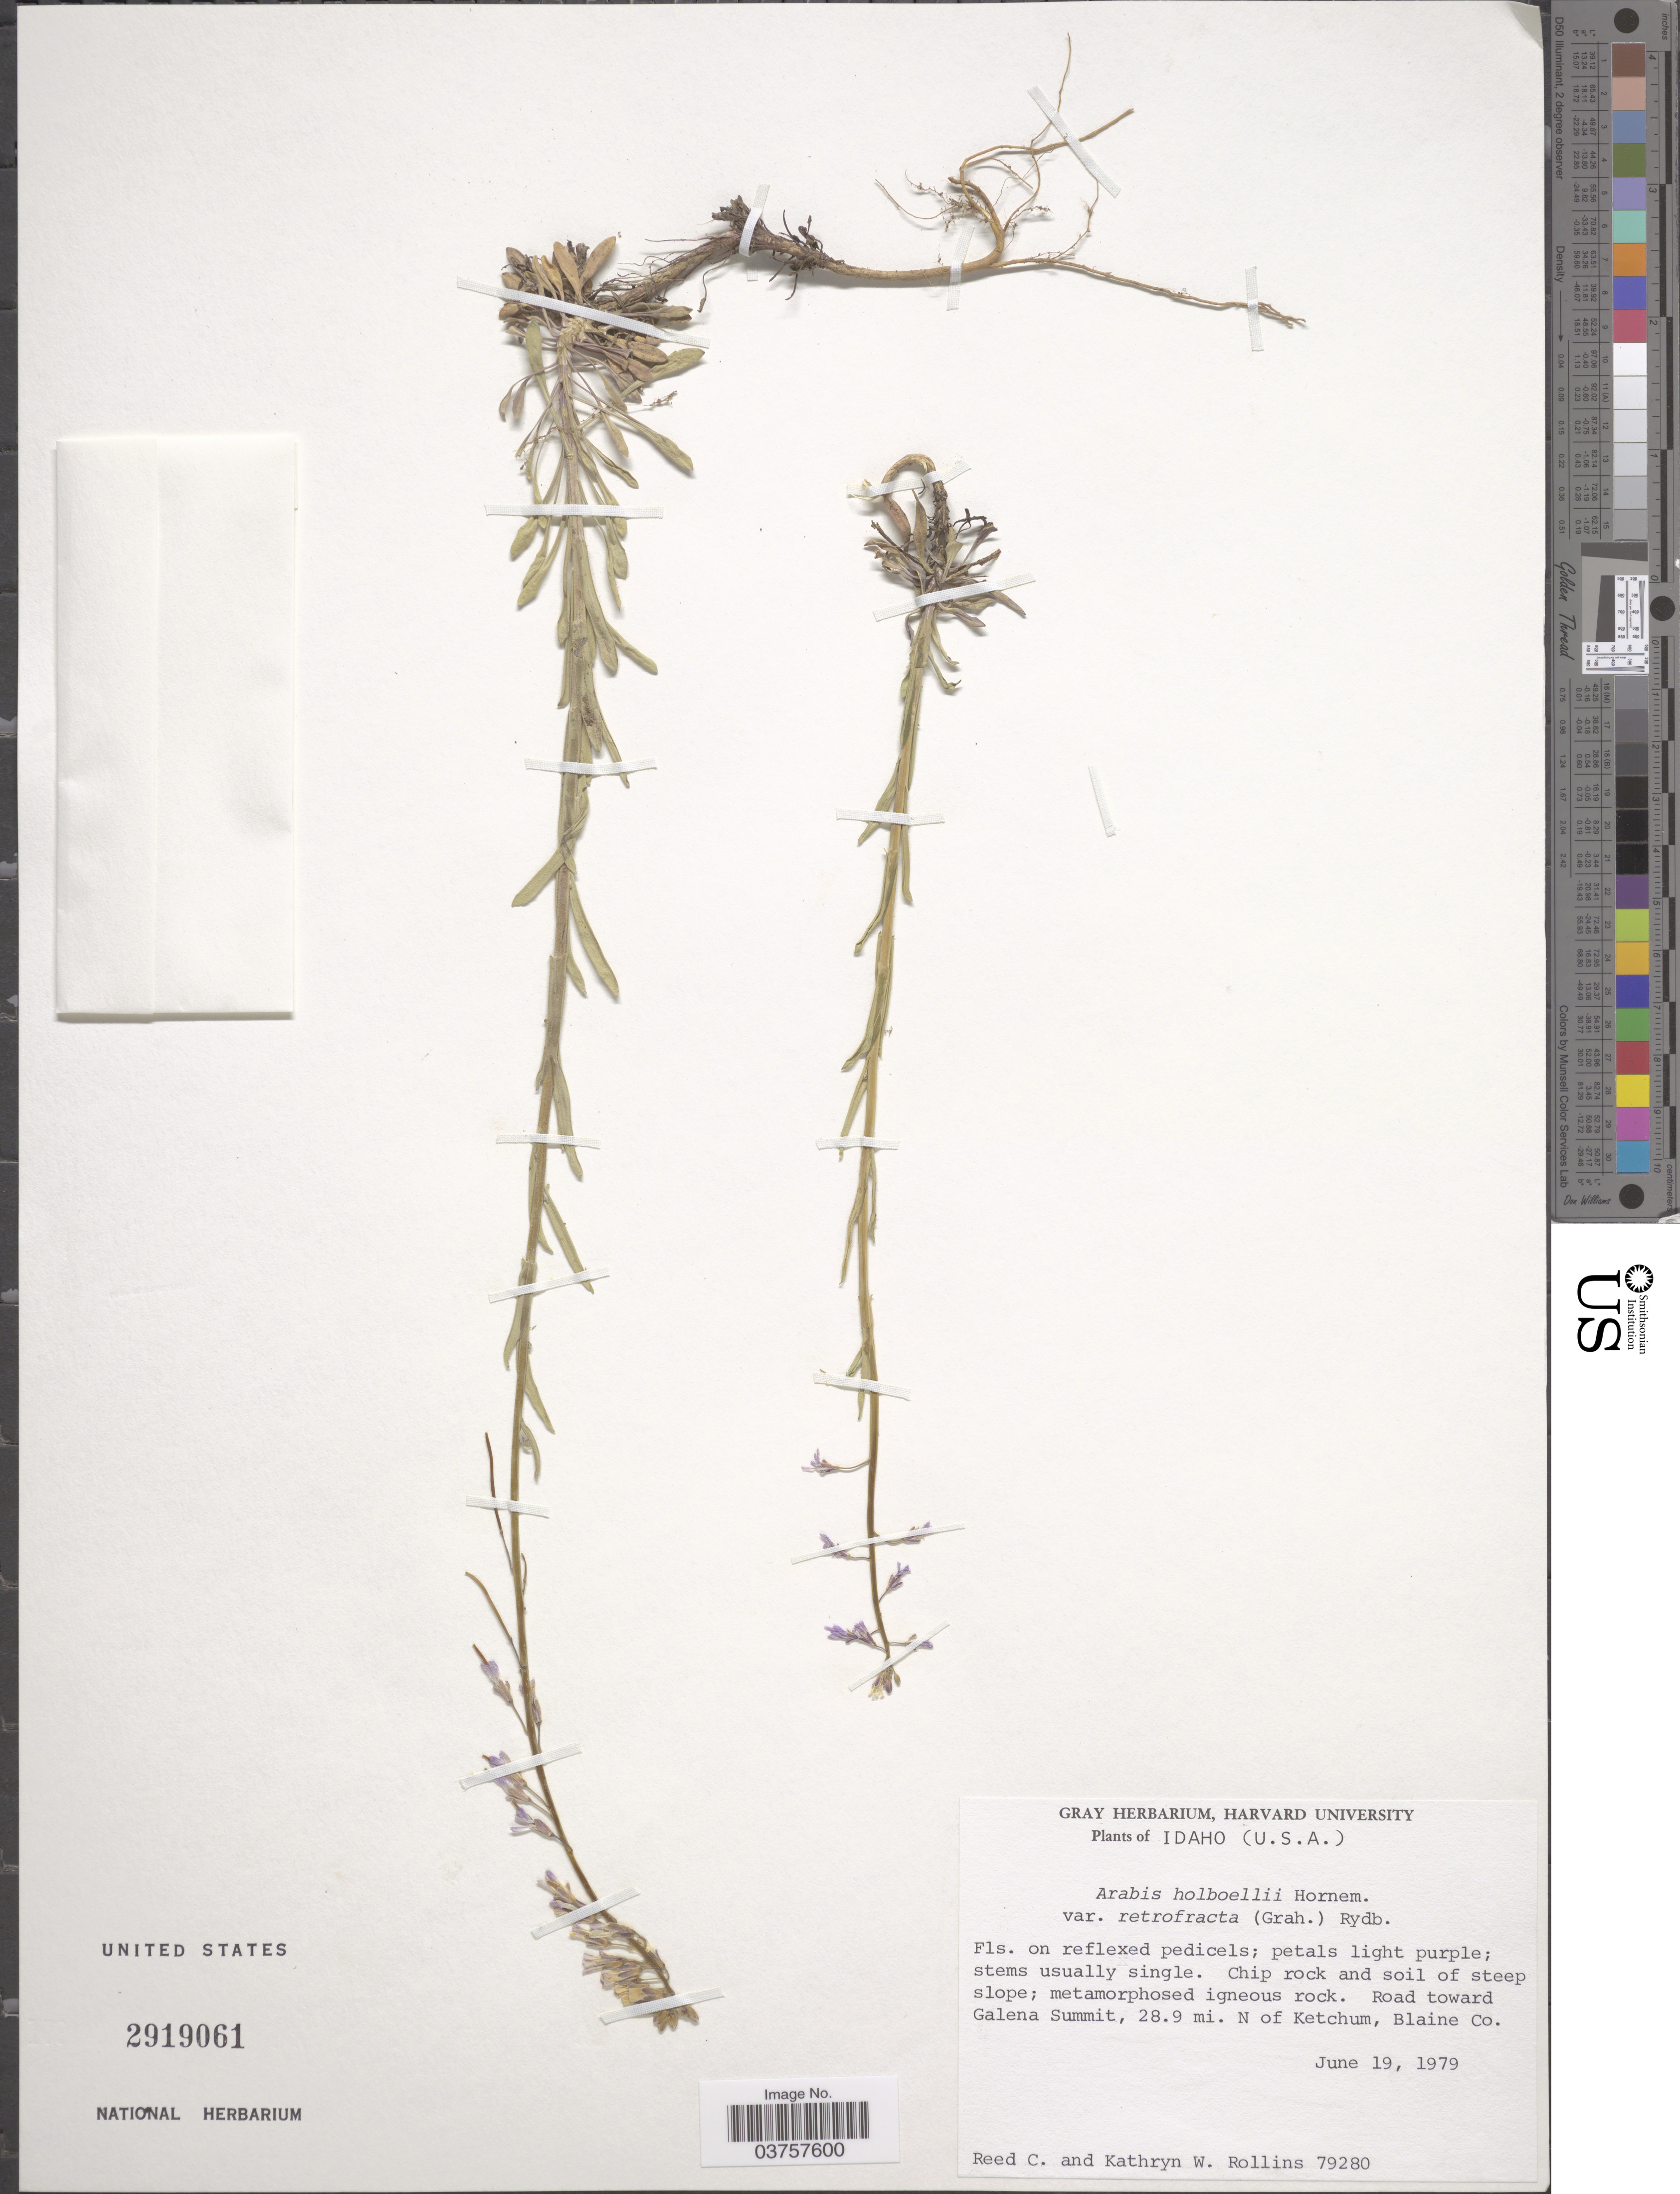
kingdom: Plantae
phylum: Tracheophyta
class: Magnoliopsida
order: Brassicales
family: Brassicaceae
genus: Arabis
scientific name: Arabis holboellii var. retrofracta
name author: Rydb.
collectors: R. C. Rollins & K. W. Rollins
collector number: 79280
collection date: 1979-06-19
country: United States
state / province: Idaho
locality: Road toward Galena Summit, 28.9 mi. N of Ketchum, Blaine Co.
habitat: chip rock and soil of steep slope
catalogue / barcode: US 2919061